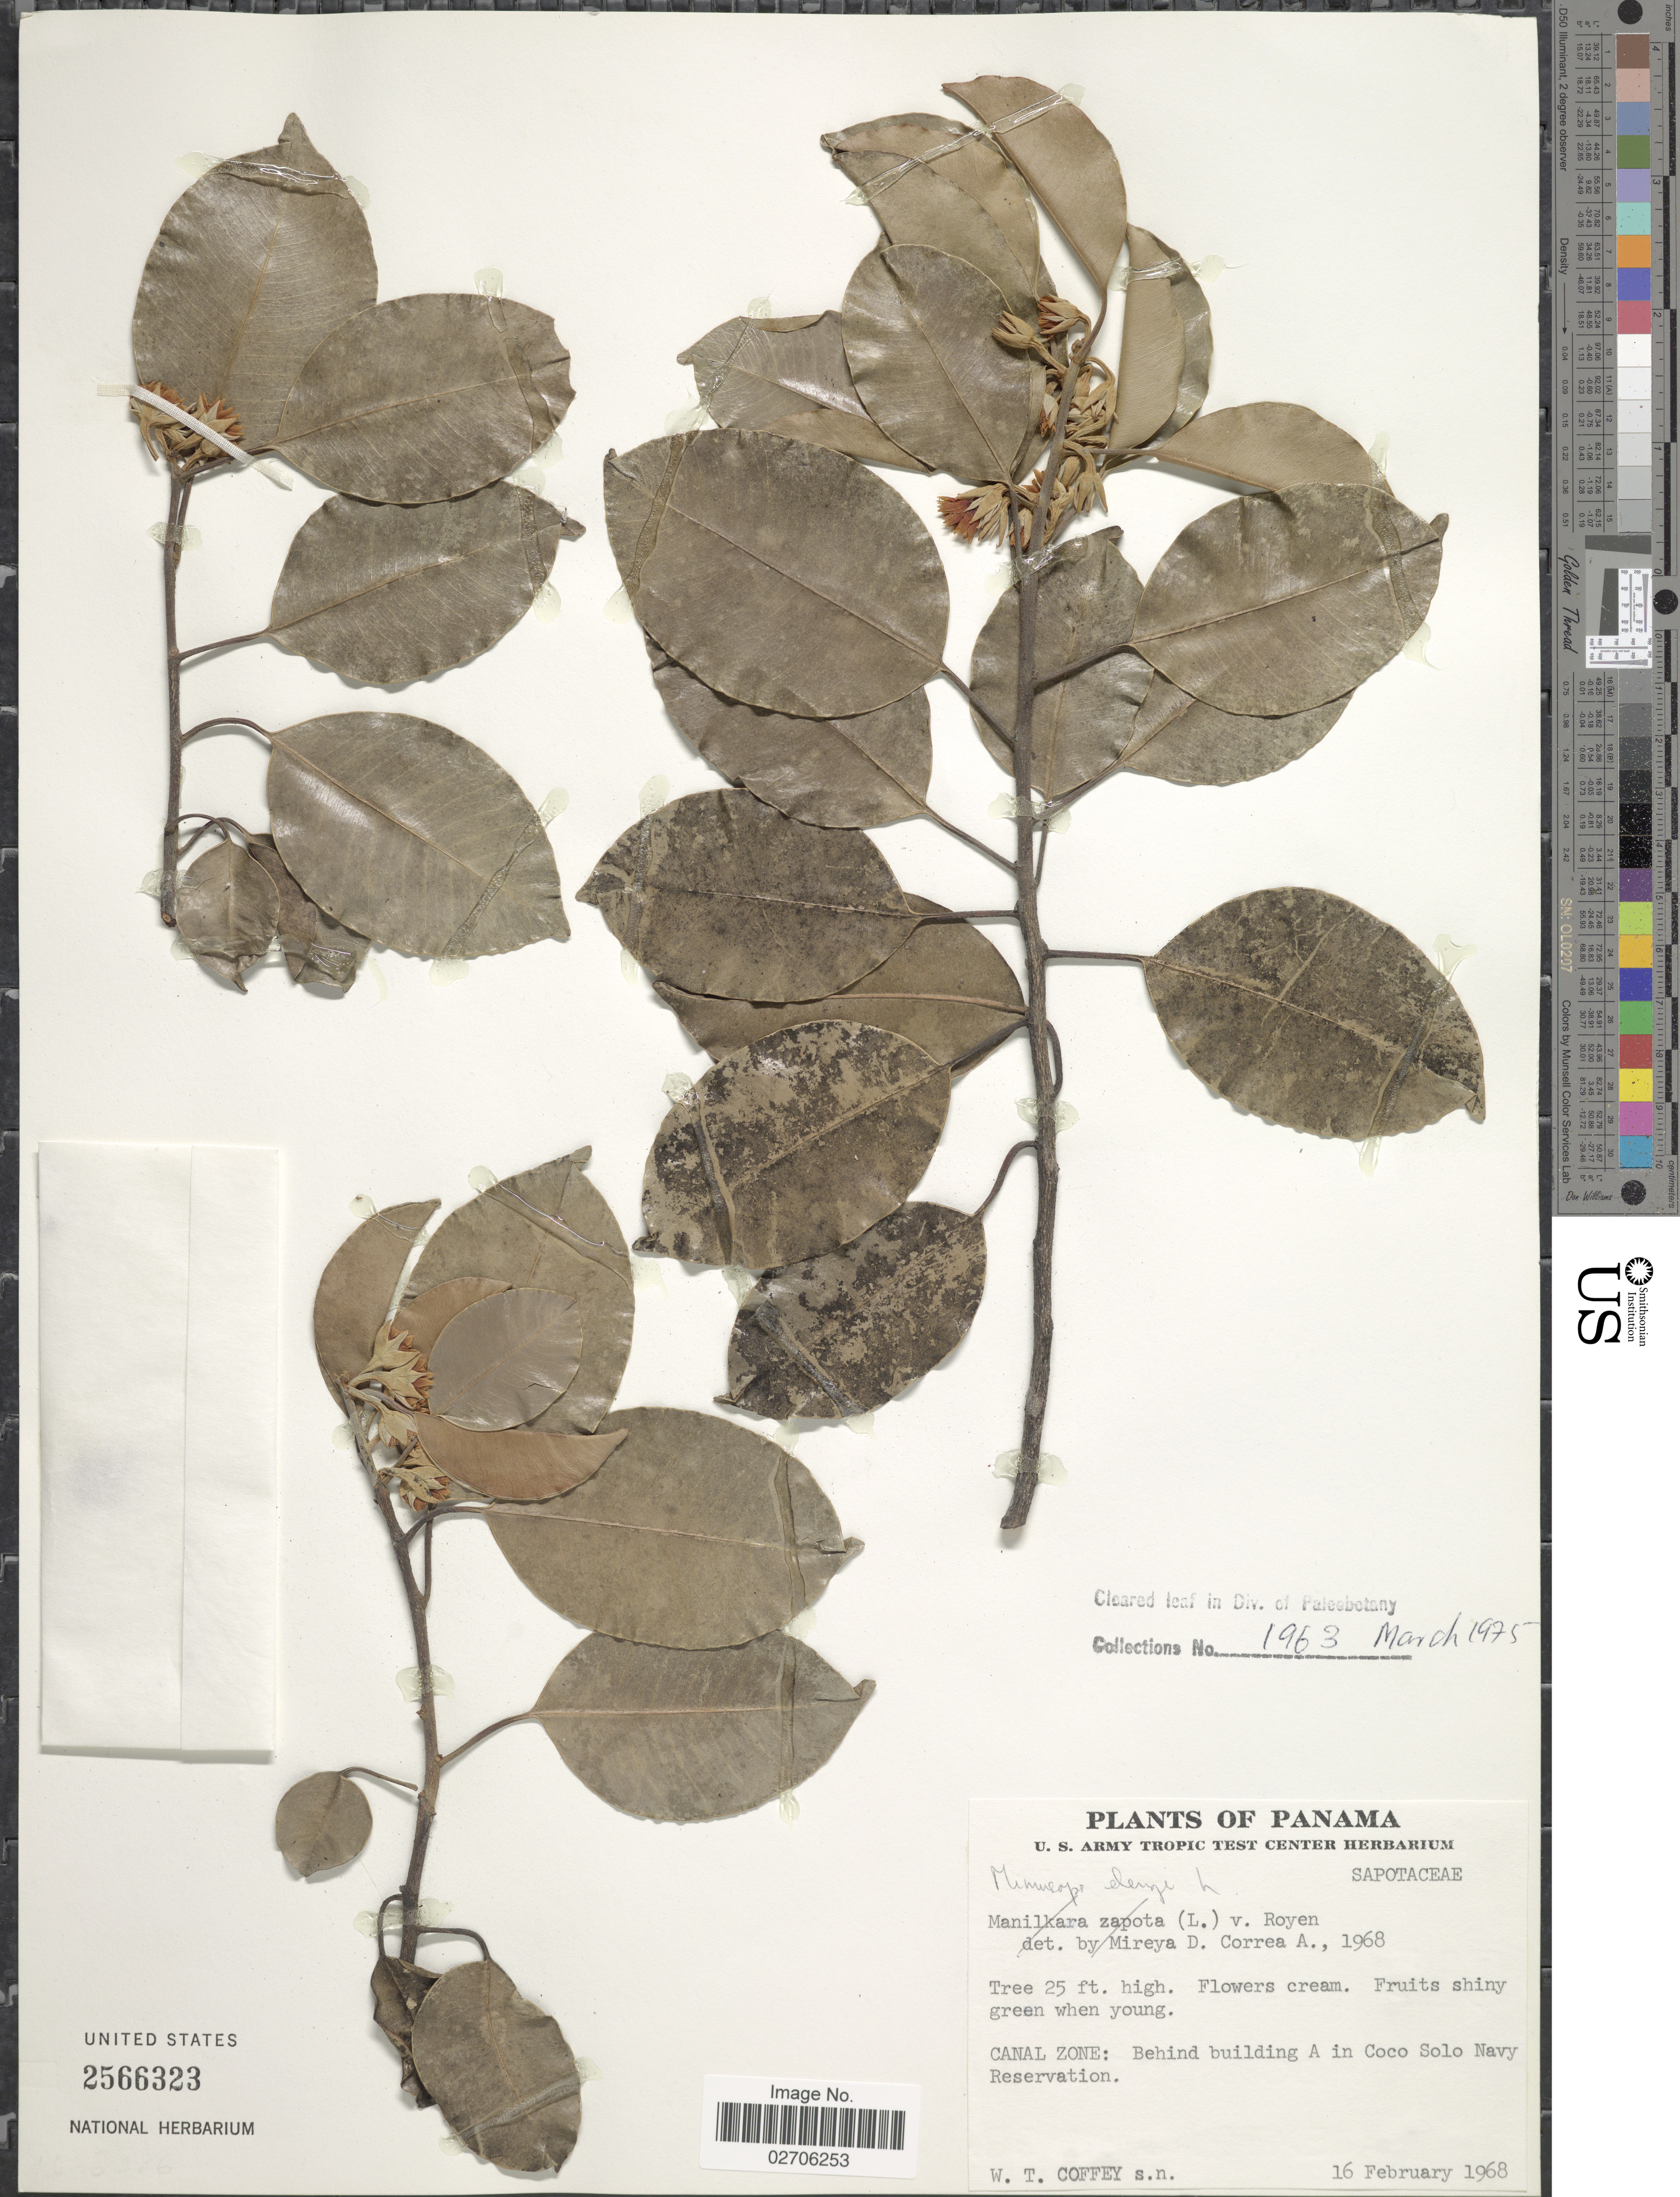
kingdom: Plantae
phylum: Tracheophyta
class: Magnoliopsida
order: Ericales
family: Sapotaceae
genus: Mimusops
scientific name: Mimusops djave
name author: Engl.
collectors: W. Coffey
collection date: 1968-02-16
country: Panama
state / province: Colón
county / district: Canal Zone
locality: Canal Zone: Behind building A in Coco Solo Navy Reservation.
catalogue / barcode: US 2566323